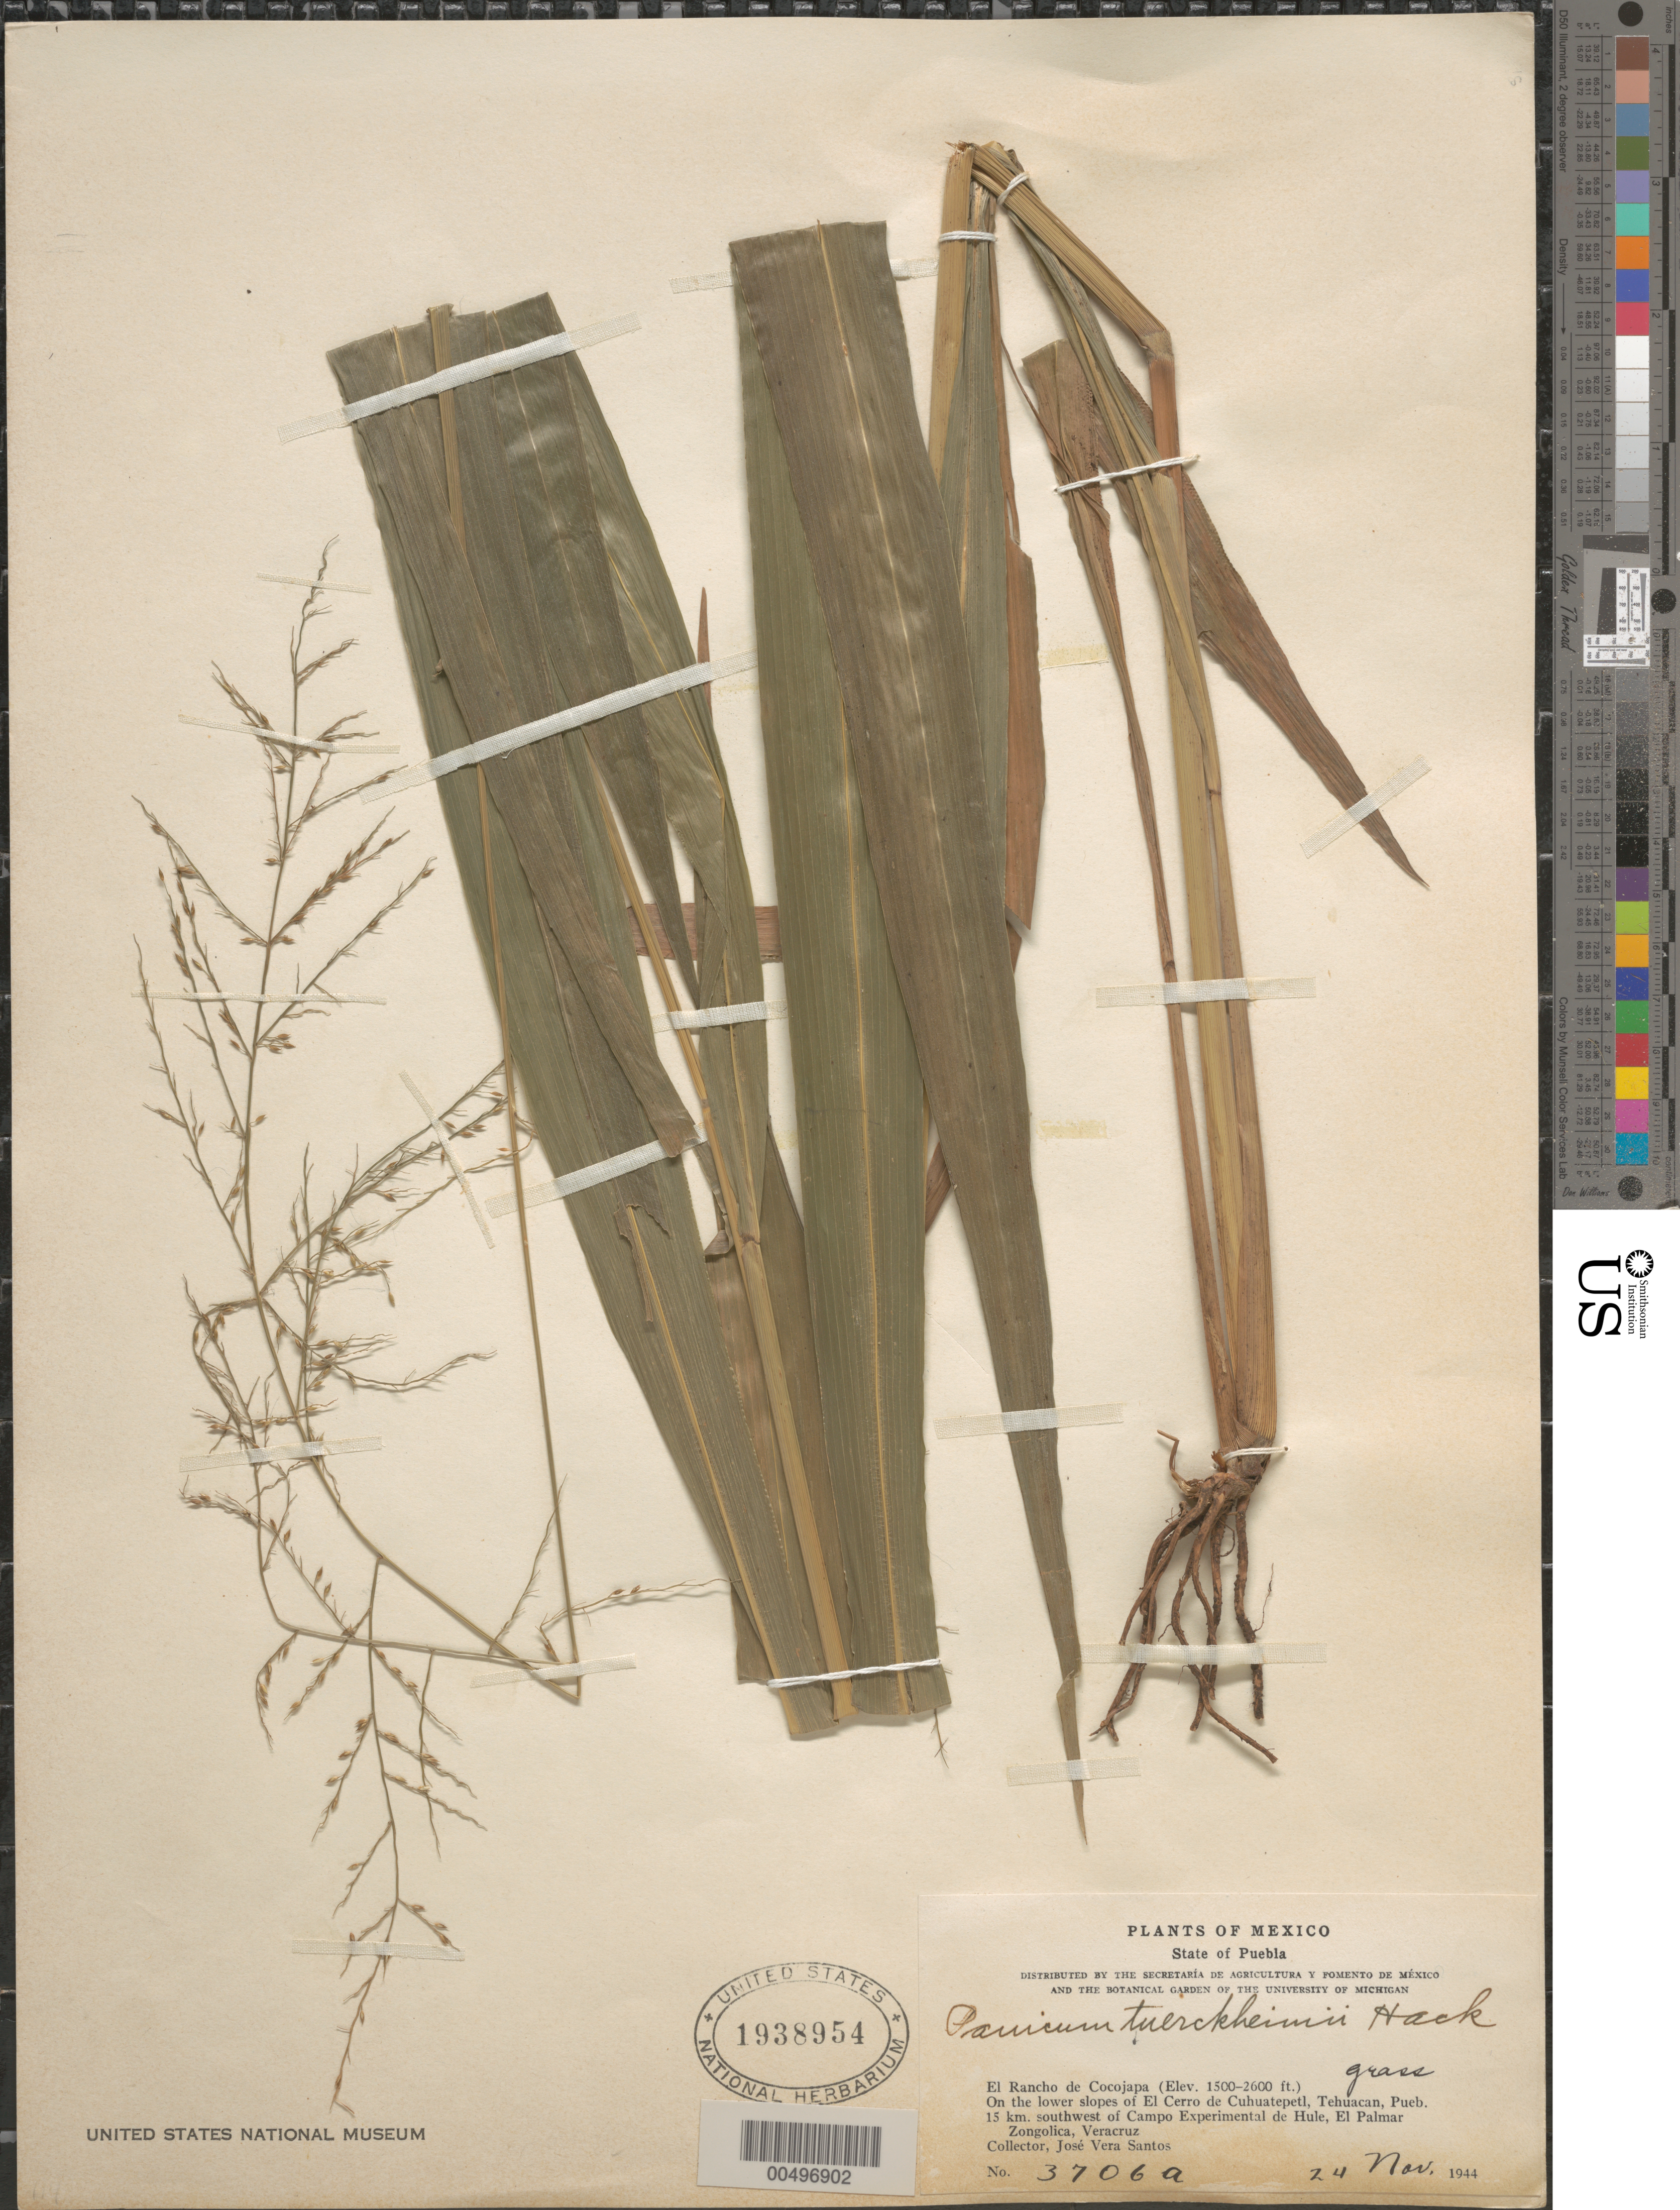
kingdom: Plantae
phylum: Tracheophyta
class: Liliopsida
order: Poales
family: Poaceae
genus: Panicum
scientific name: Panicum tuerckheimii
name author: Hack.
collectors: J. V. Santos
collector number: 3706a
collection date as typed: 24 Nov 1944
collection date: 1944-11-24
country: Mexico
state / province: Puebla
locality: El Rancho de Cocojapa, on the lower slopes of El Cerro de Cuhuatepetl, Tehuacan, PB; 15 km SW of Campo Experimental de Hule, ...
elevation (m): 1500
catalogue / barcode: US 1938954